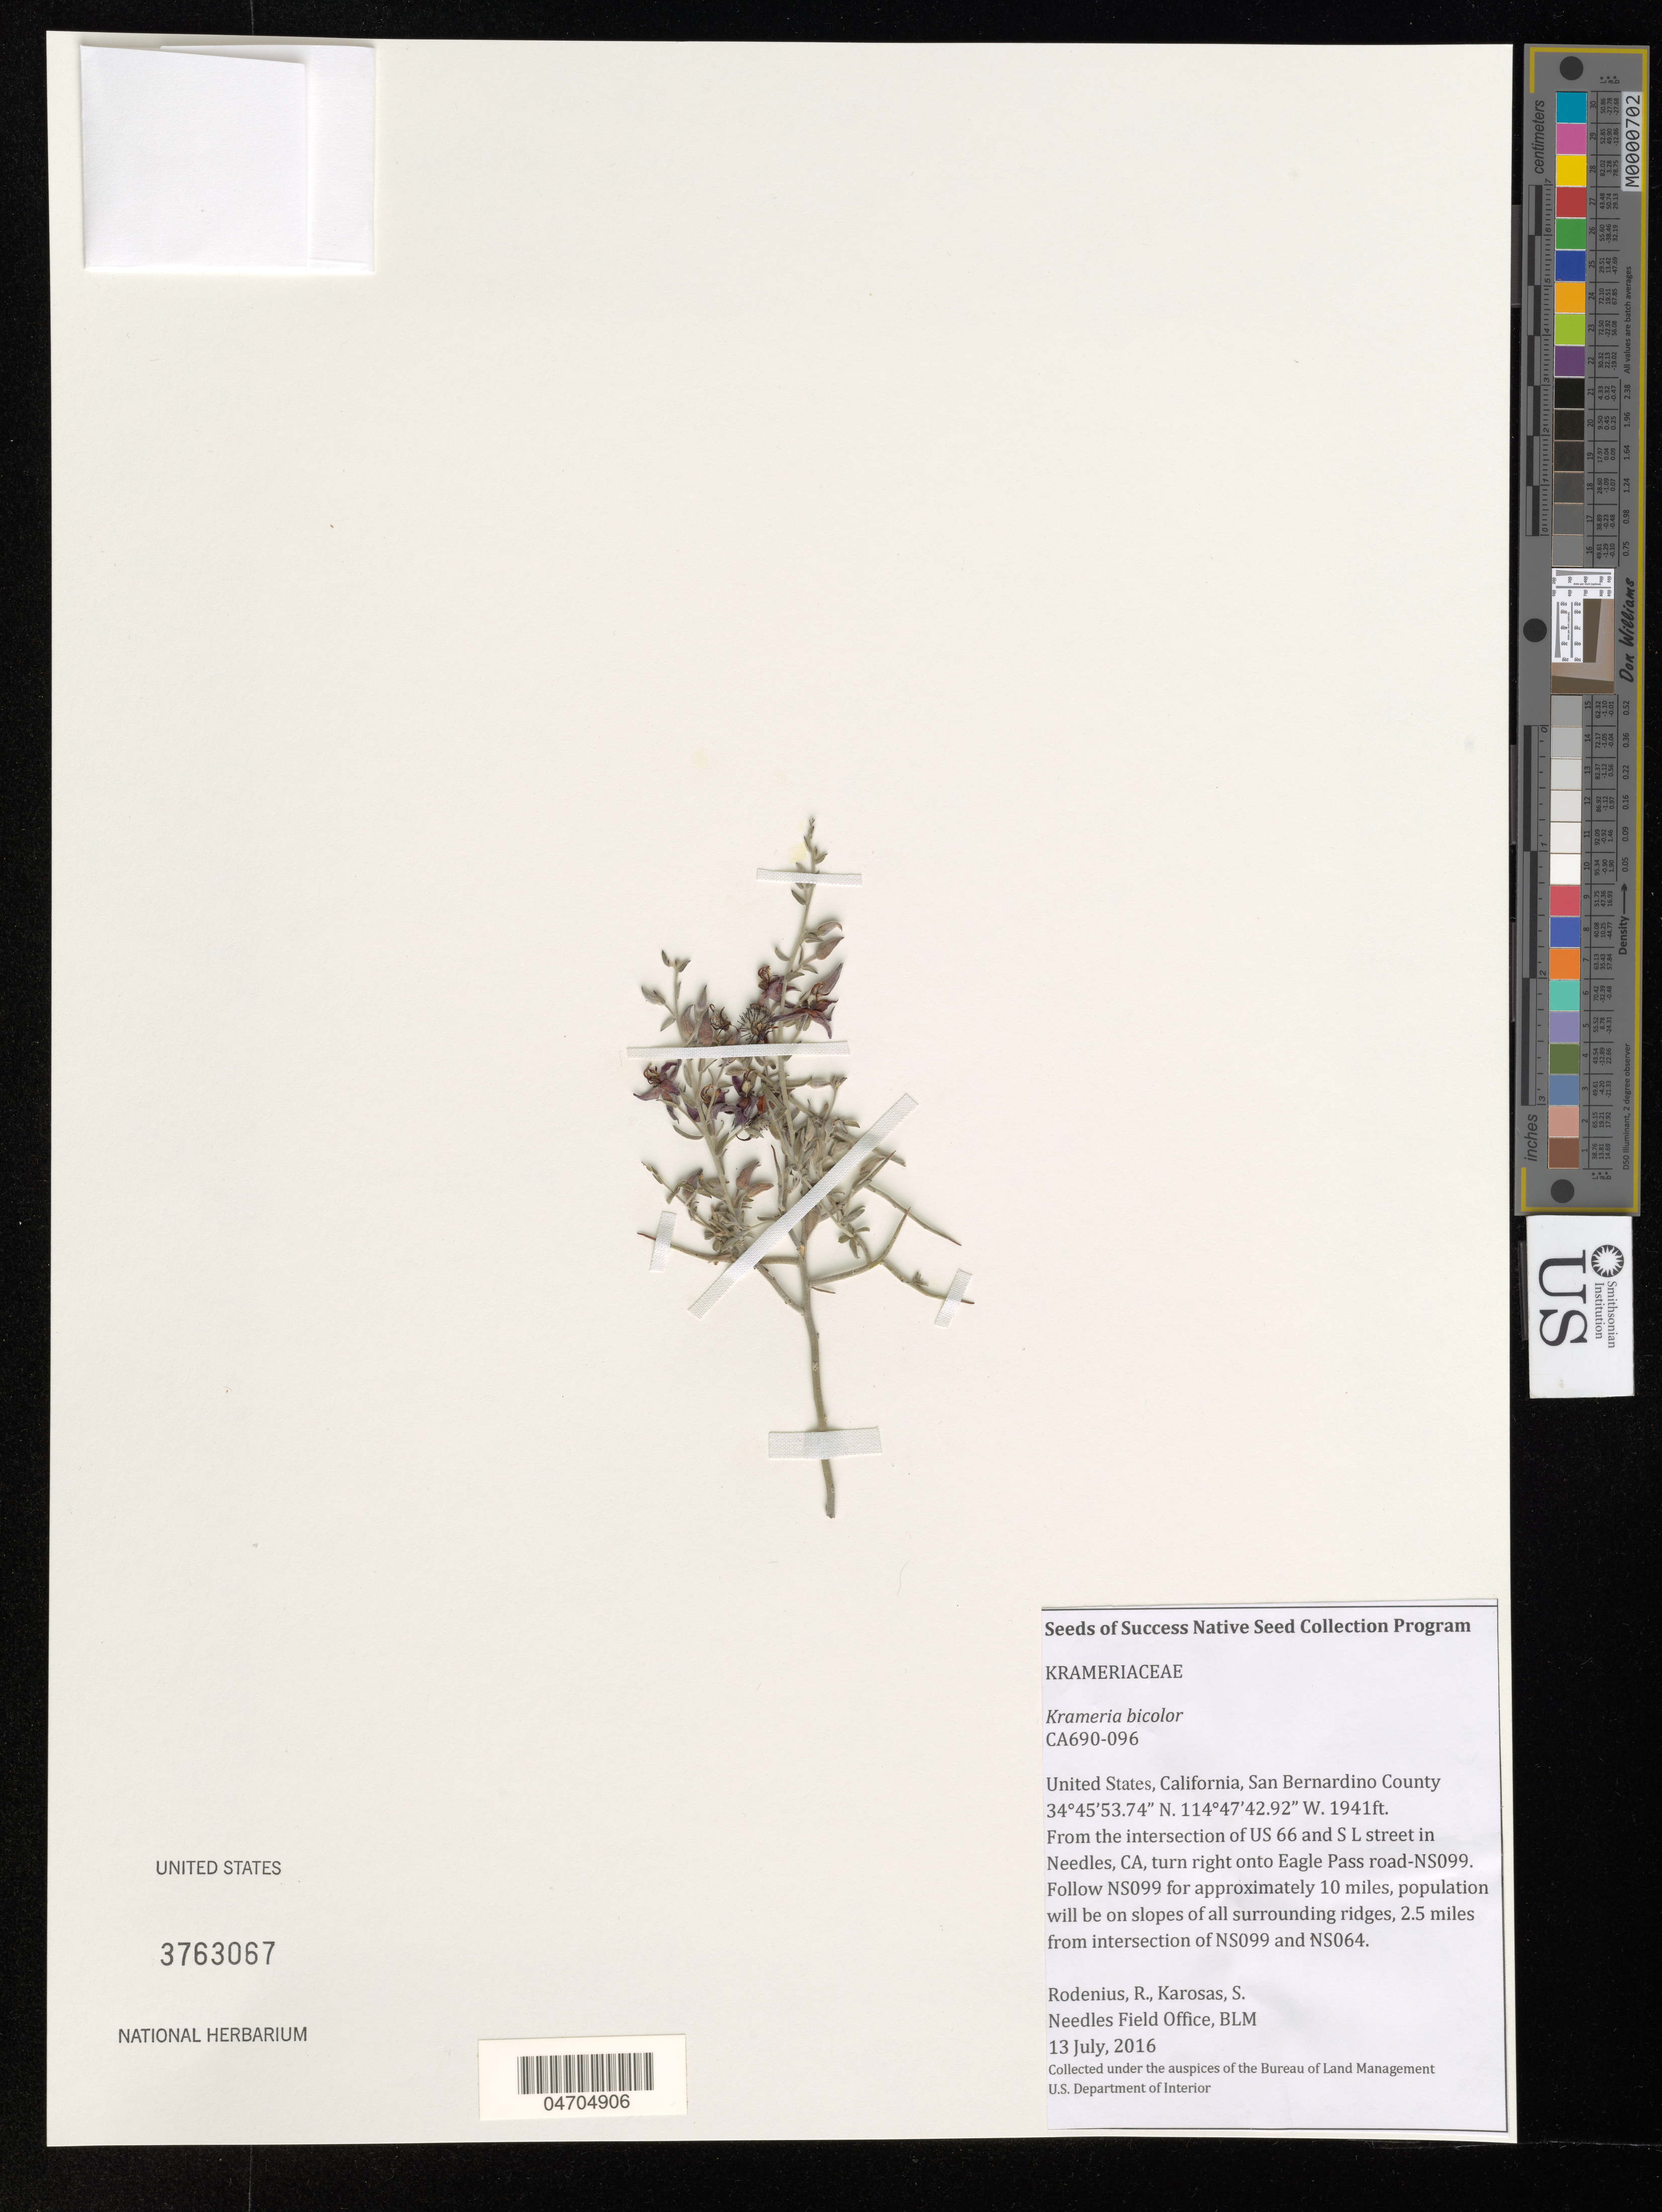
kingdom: Plantae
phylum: Tracheophyta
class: Magnoliopsida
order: Zygophyllales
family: Krameriaceae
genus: Krameria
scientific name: Krameria bicolor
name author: S. Watson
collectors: R. Rodenius & S. Karosas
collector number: CA690-096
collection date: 2016-07-13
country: United States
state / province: California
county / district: San Bernardino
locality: San Bernardino County. From the intersection of US 66 and S L street in Needles, CA, turn right onto Eagle Pass road-NS099. Follow NS099 for approximately 10 miles, population will be on slopes of all surrounding ridges, 2.5 miles from intersection of NS099 and NS064.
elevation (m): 592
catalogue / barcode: US 3763067